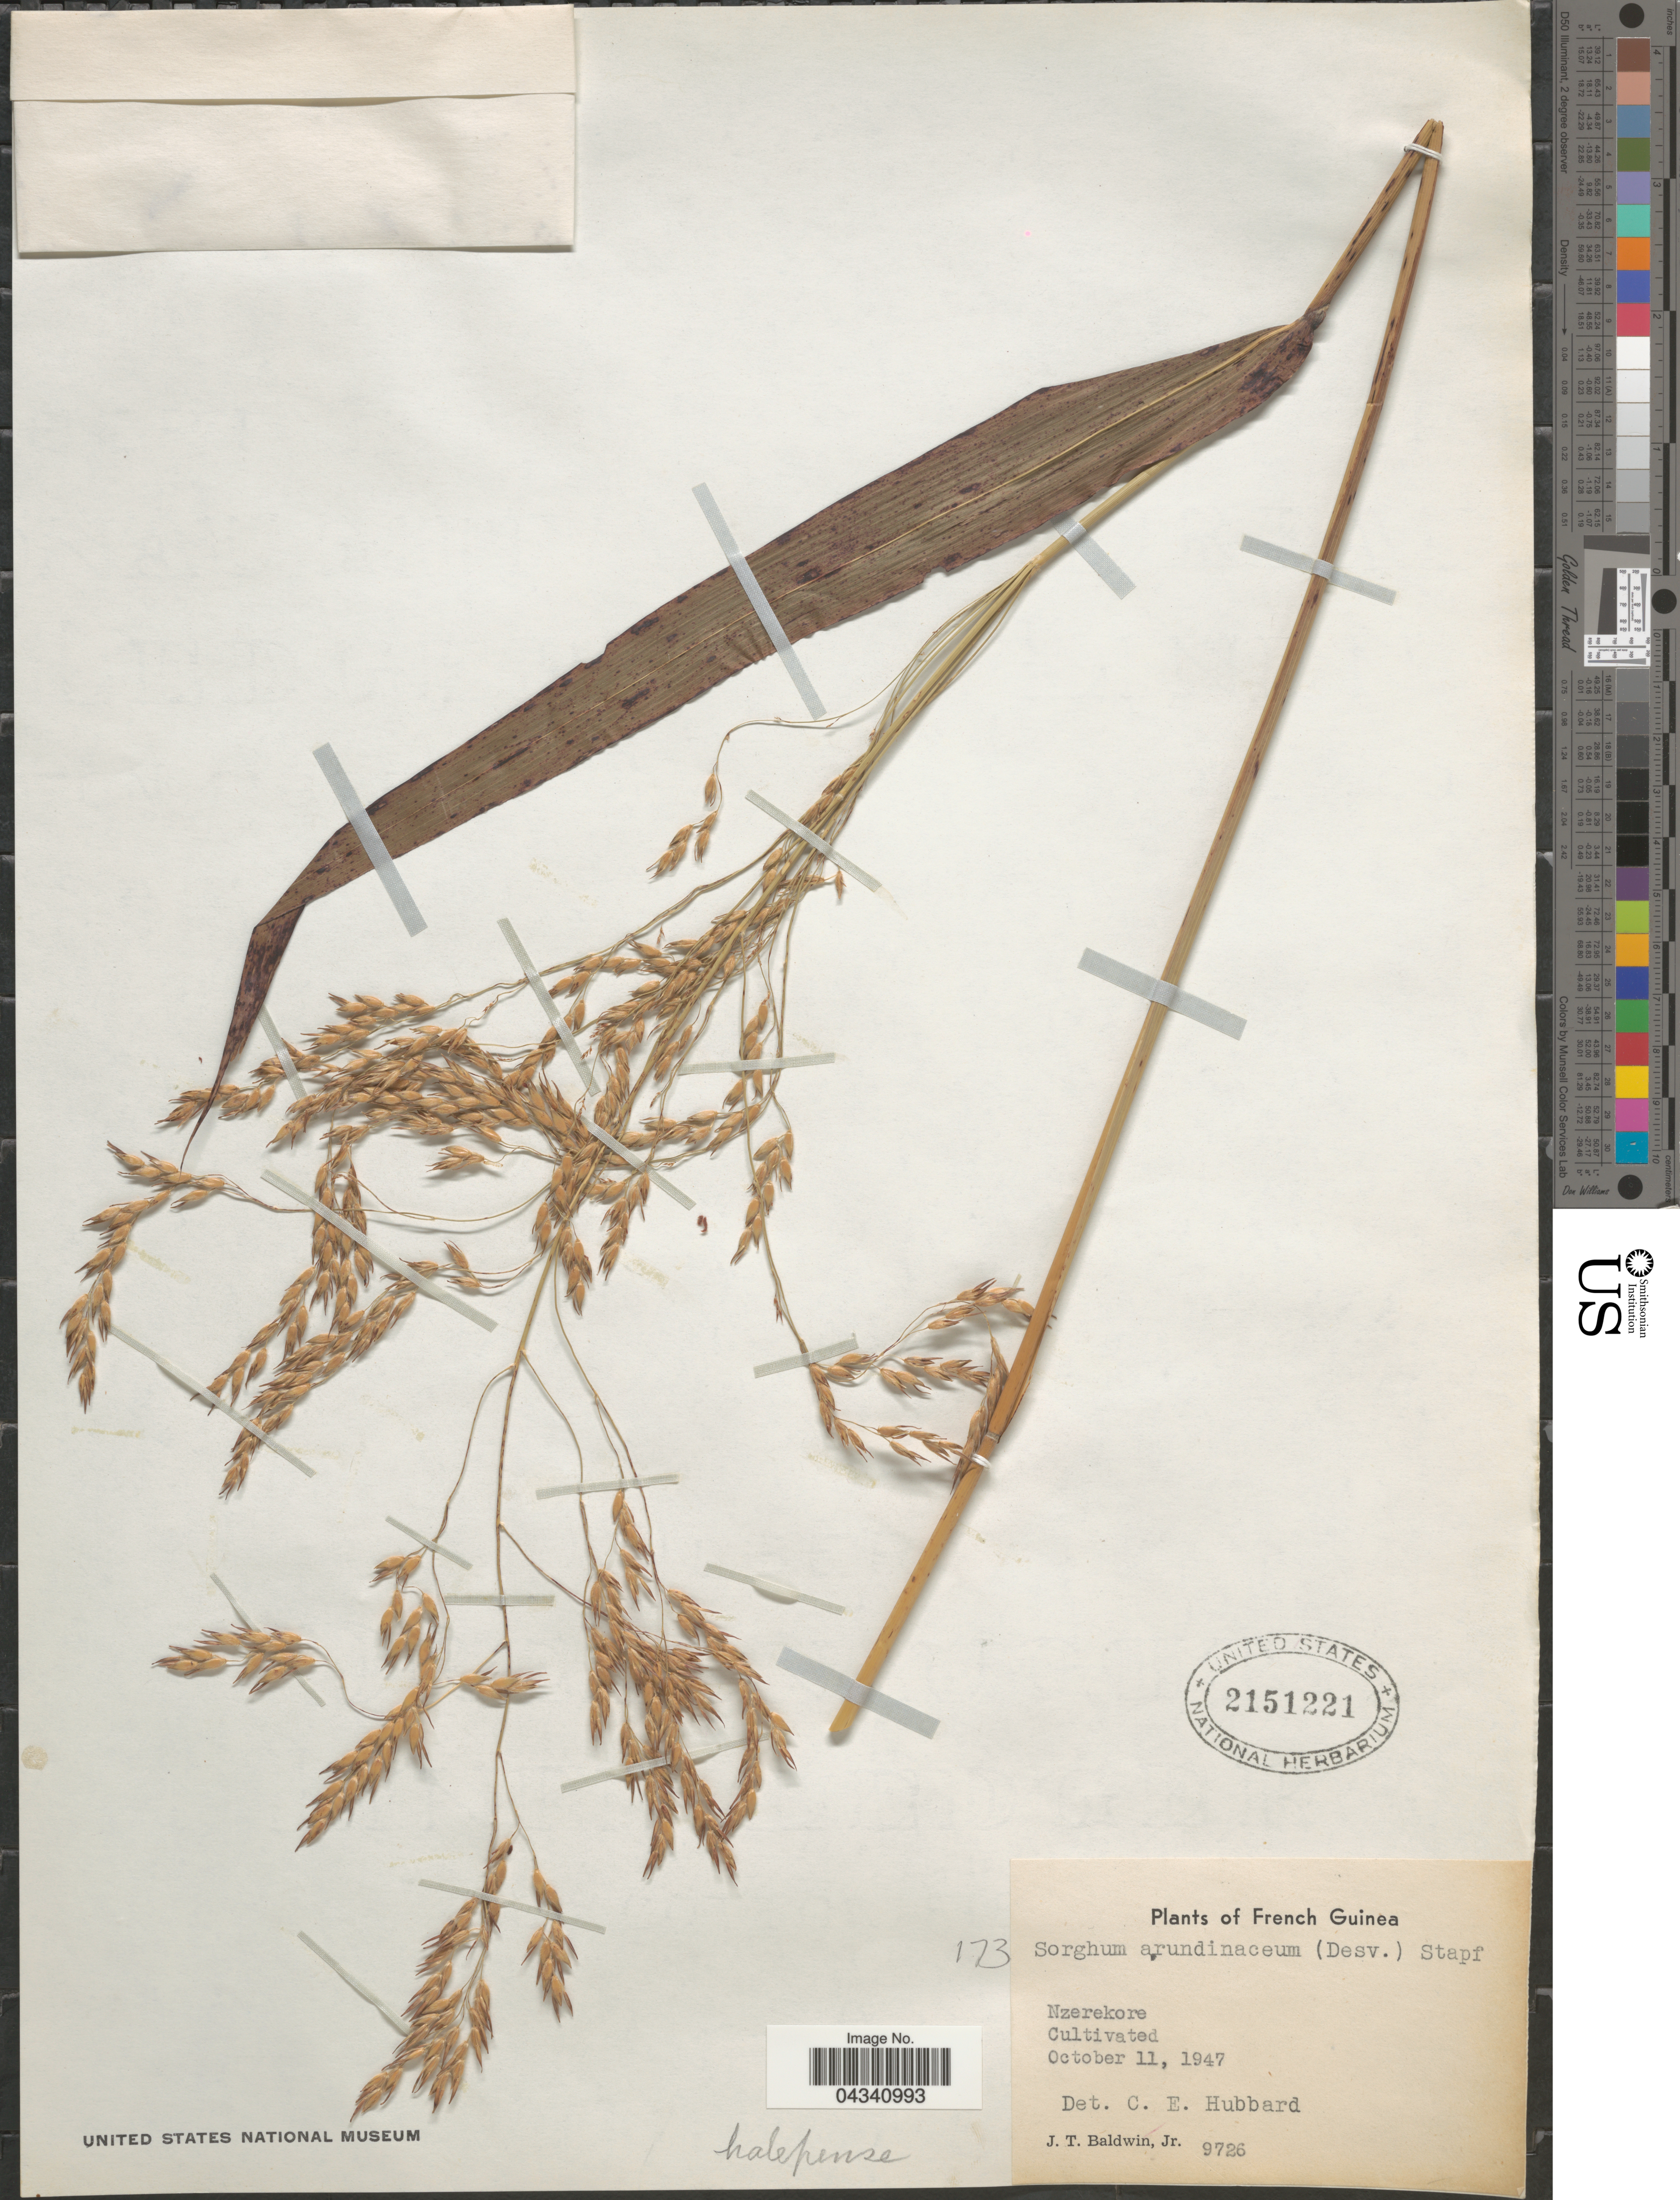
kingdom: Plantae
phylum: Tracheophyta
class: Liliopsida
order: Poales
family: Poaceae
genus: Sorghum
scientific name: Sorghum arundinaceum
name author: (Desv.) Stapf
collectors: J. T. Baldwin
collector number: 9726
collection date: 1947-10-11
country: Guinea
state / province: Nzérékoré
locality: French Guinea.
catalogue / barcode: US 2151221